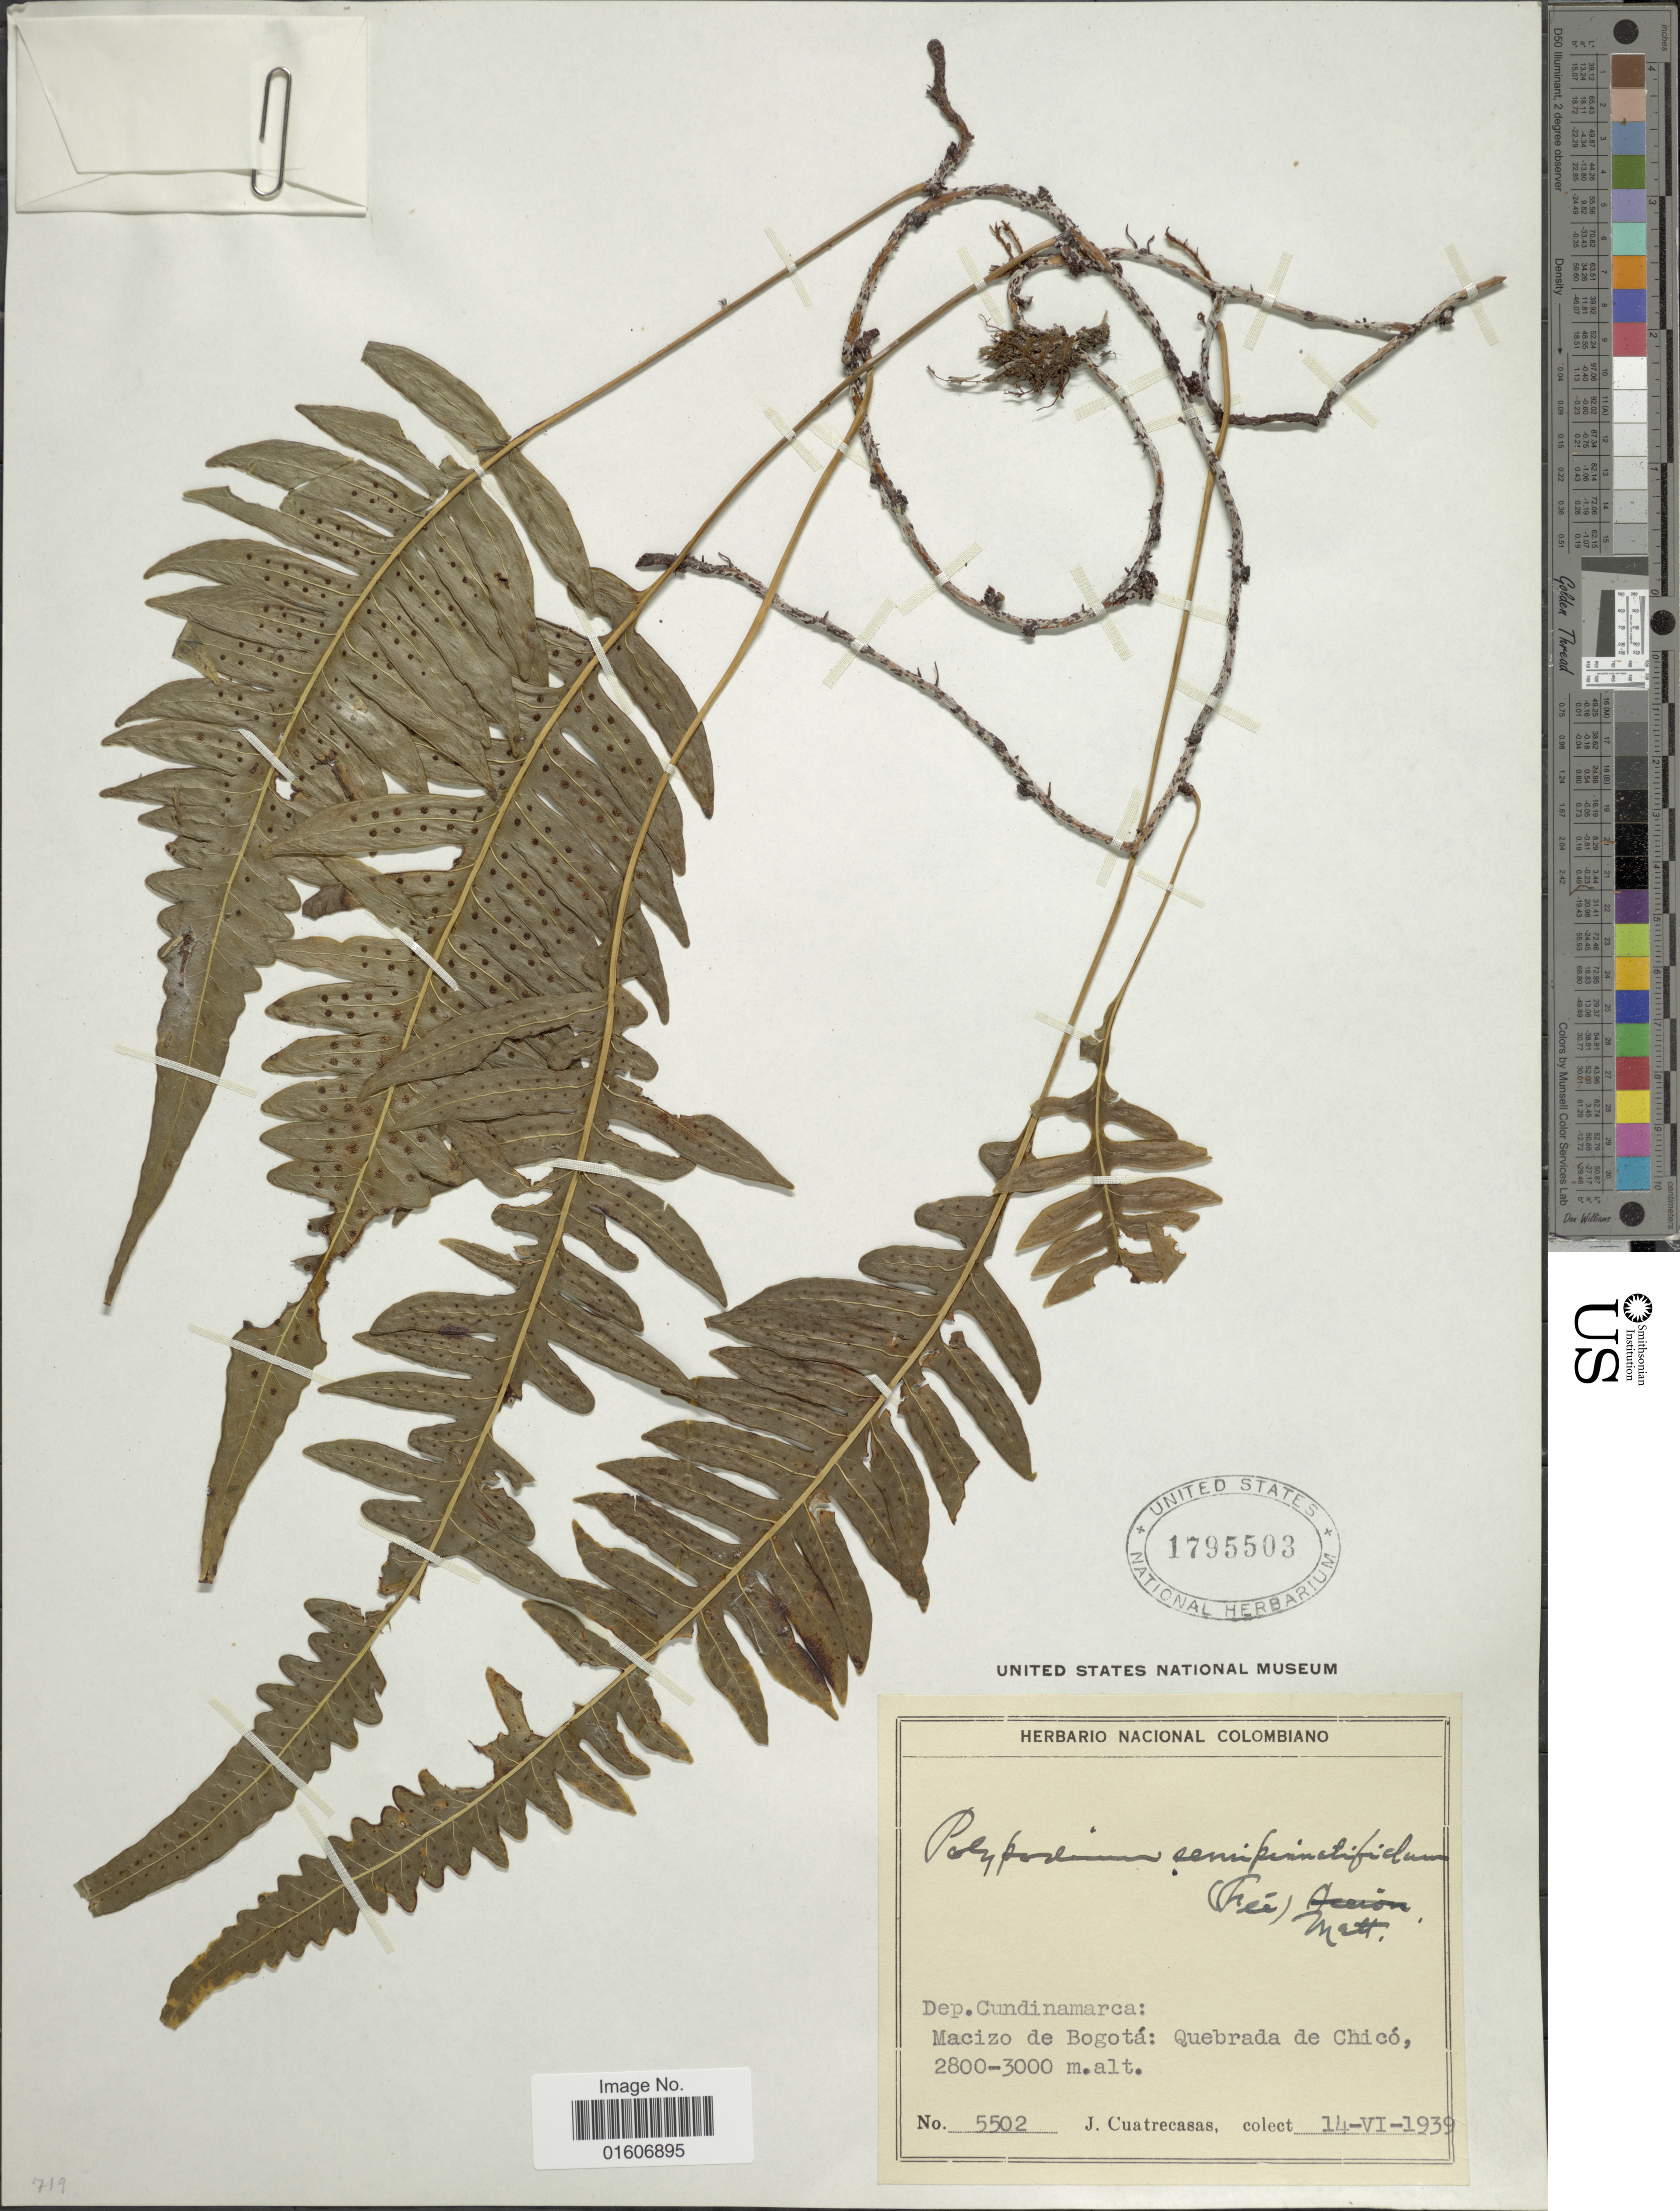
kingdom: Plantae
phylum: Tracheophyta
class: Polypodiopsida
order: Polypodiales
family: Polypodiaceae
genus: Serpocaulon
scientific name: Serpocaulon semipinnatifidum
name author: (Fée) A.R. Sm.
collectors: J. Cuatrecasas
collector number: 5502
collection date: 1939-06-14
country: Colombia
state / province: Cundinamarca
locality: Dep. Cundinamarca: Macizo de Bogotá: Quebrada de Chicó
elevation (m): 2800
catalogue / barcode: US 1795503